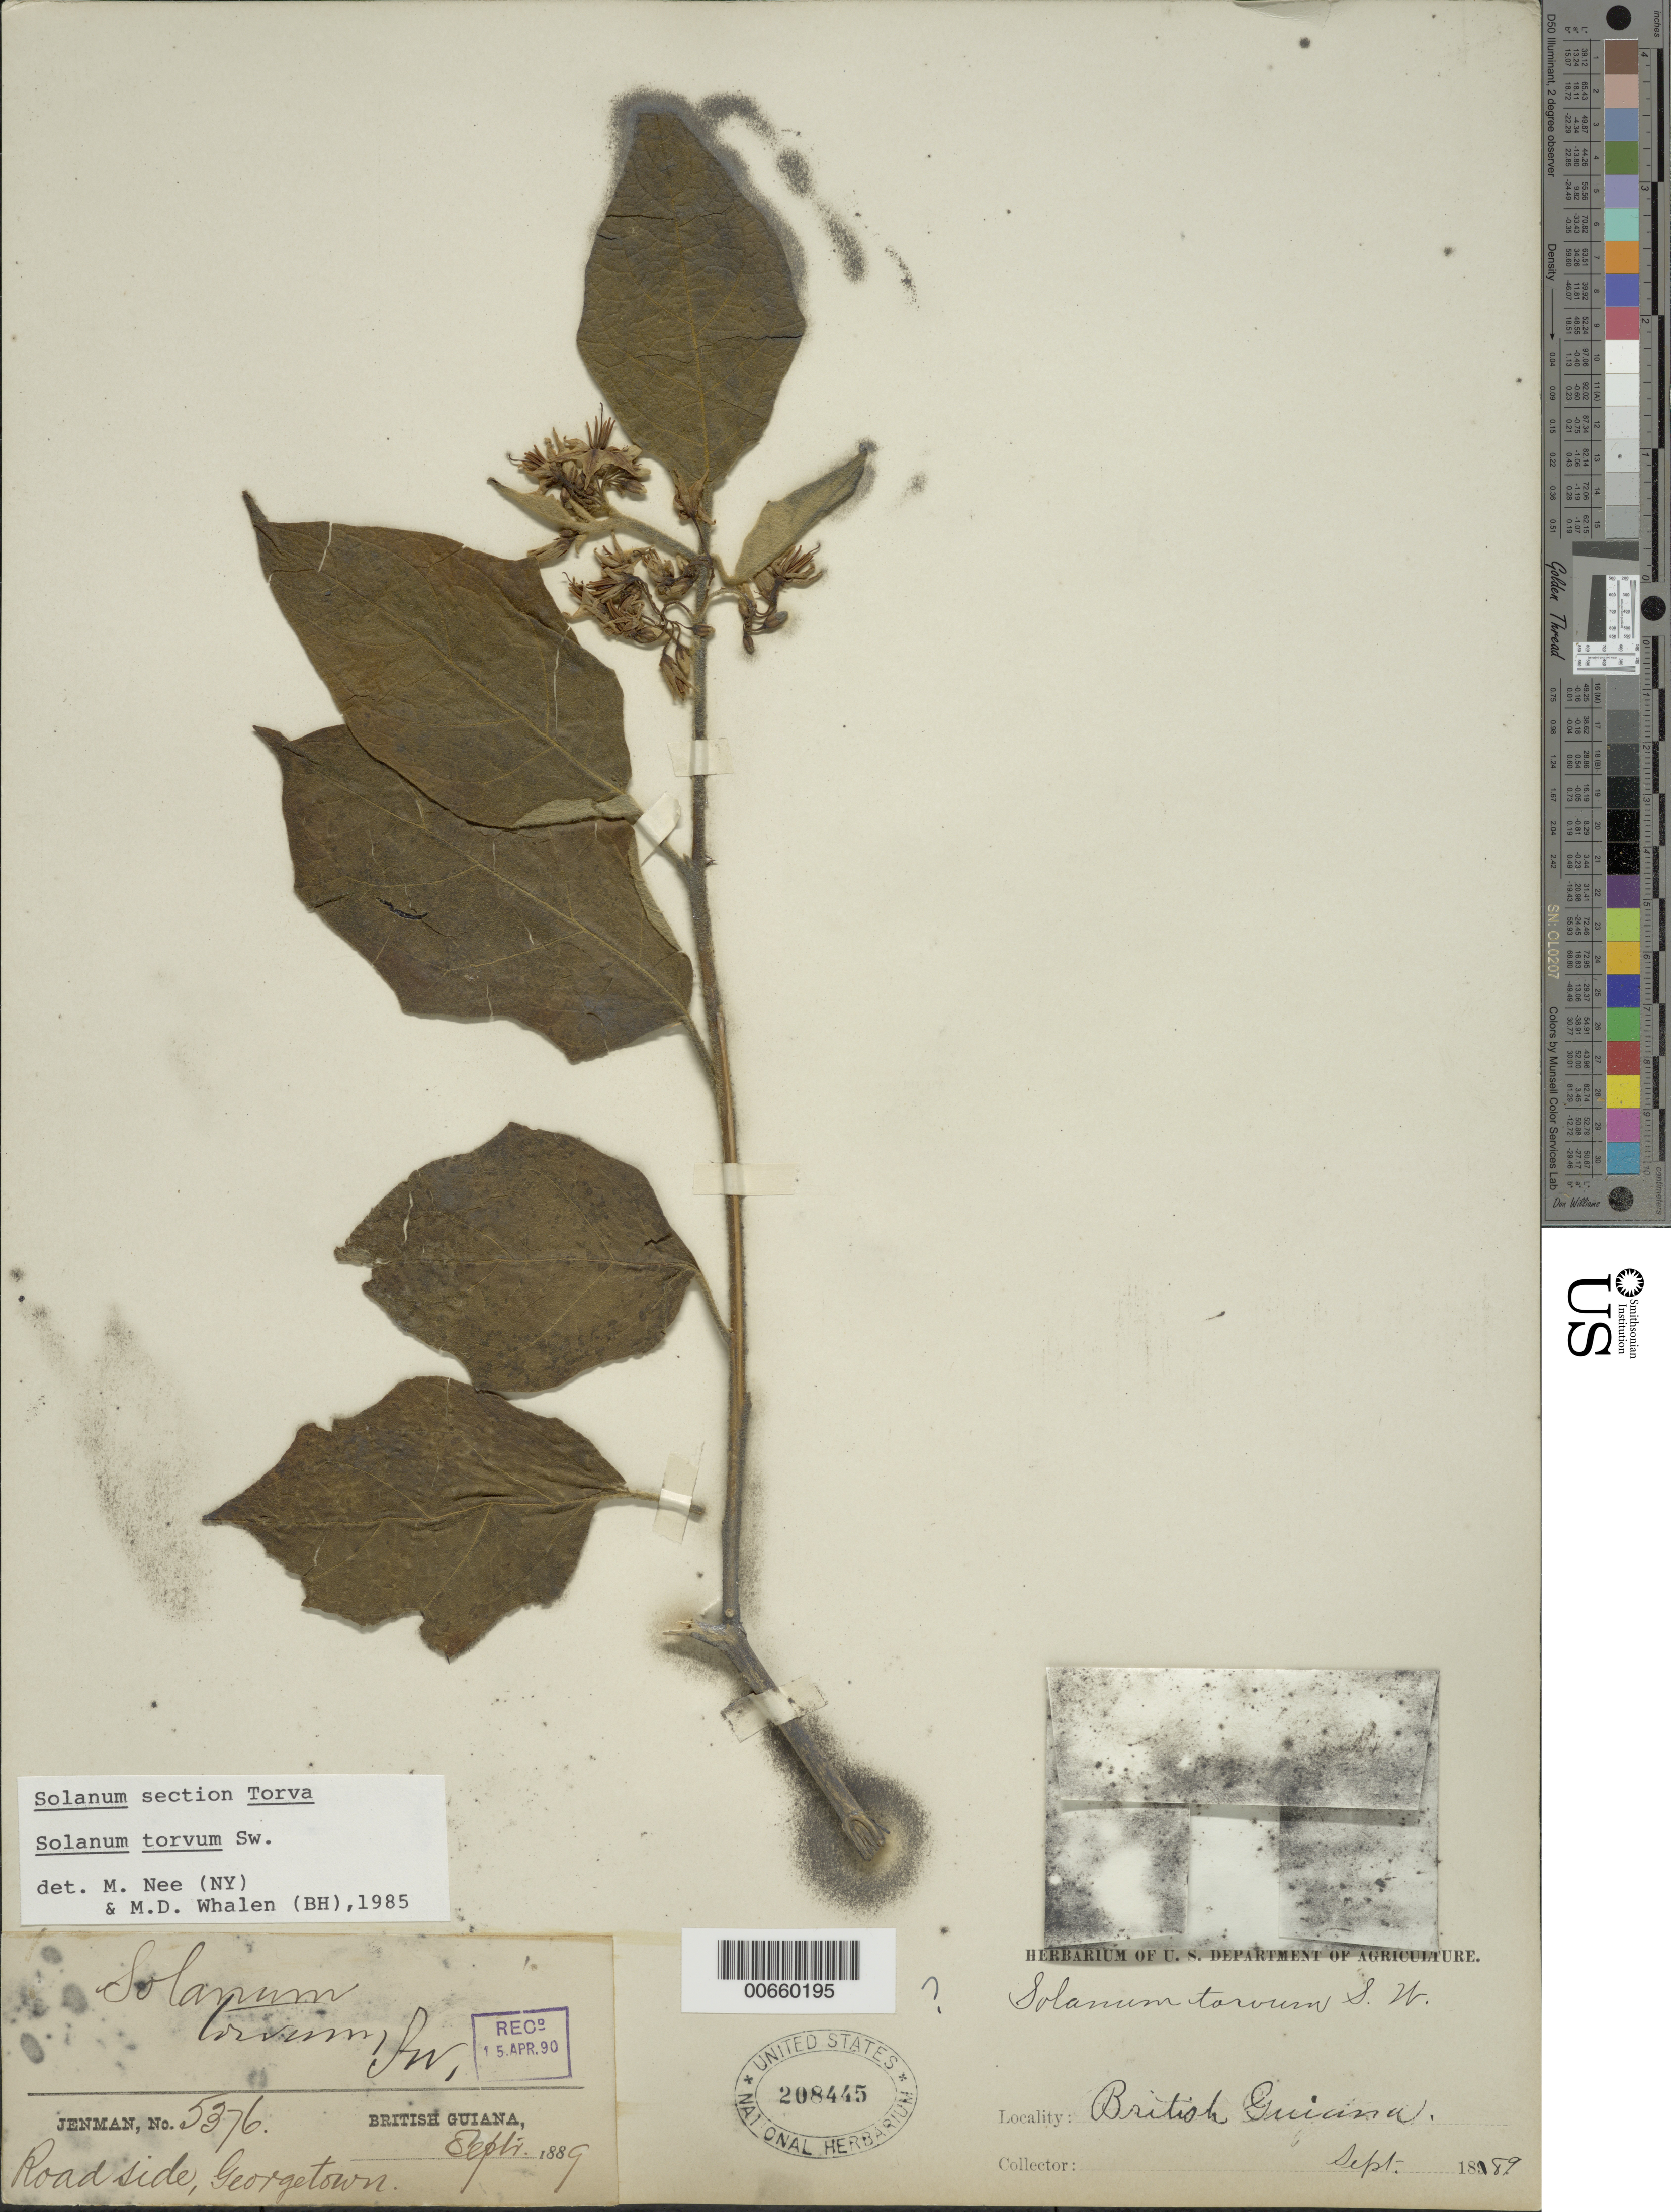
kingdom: Plantae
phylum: Tracheophyta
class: Magnoliopsida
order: Solanales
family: Solanaceae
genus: Solanum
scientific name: Solanum torvum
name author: Sw.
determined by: Whalen, M. D.; Nee, M. H.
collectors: G. S. Jenman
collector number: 5376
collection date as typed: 9 Sep 1889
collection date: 1889-09-09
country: Guyana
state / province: Demerara-Mahaica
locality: Georgetown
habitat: Roadside.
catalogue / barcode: US 208445